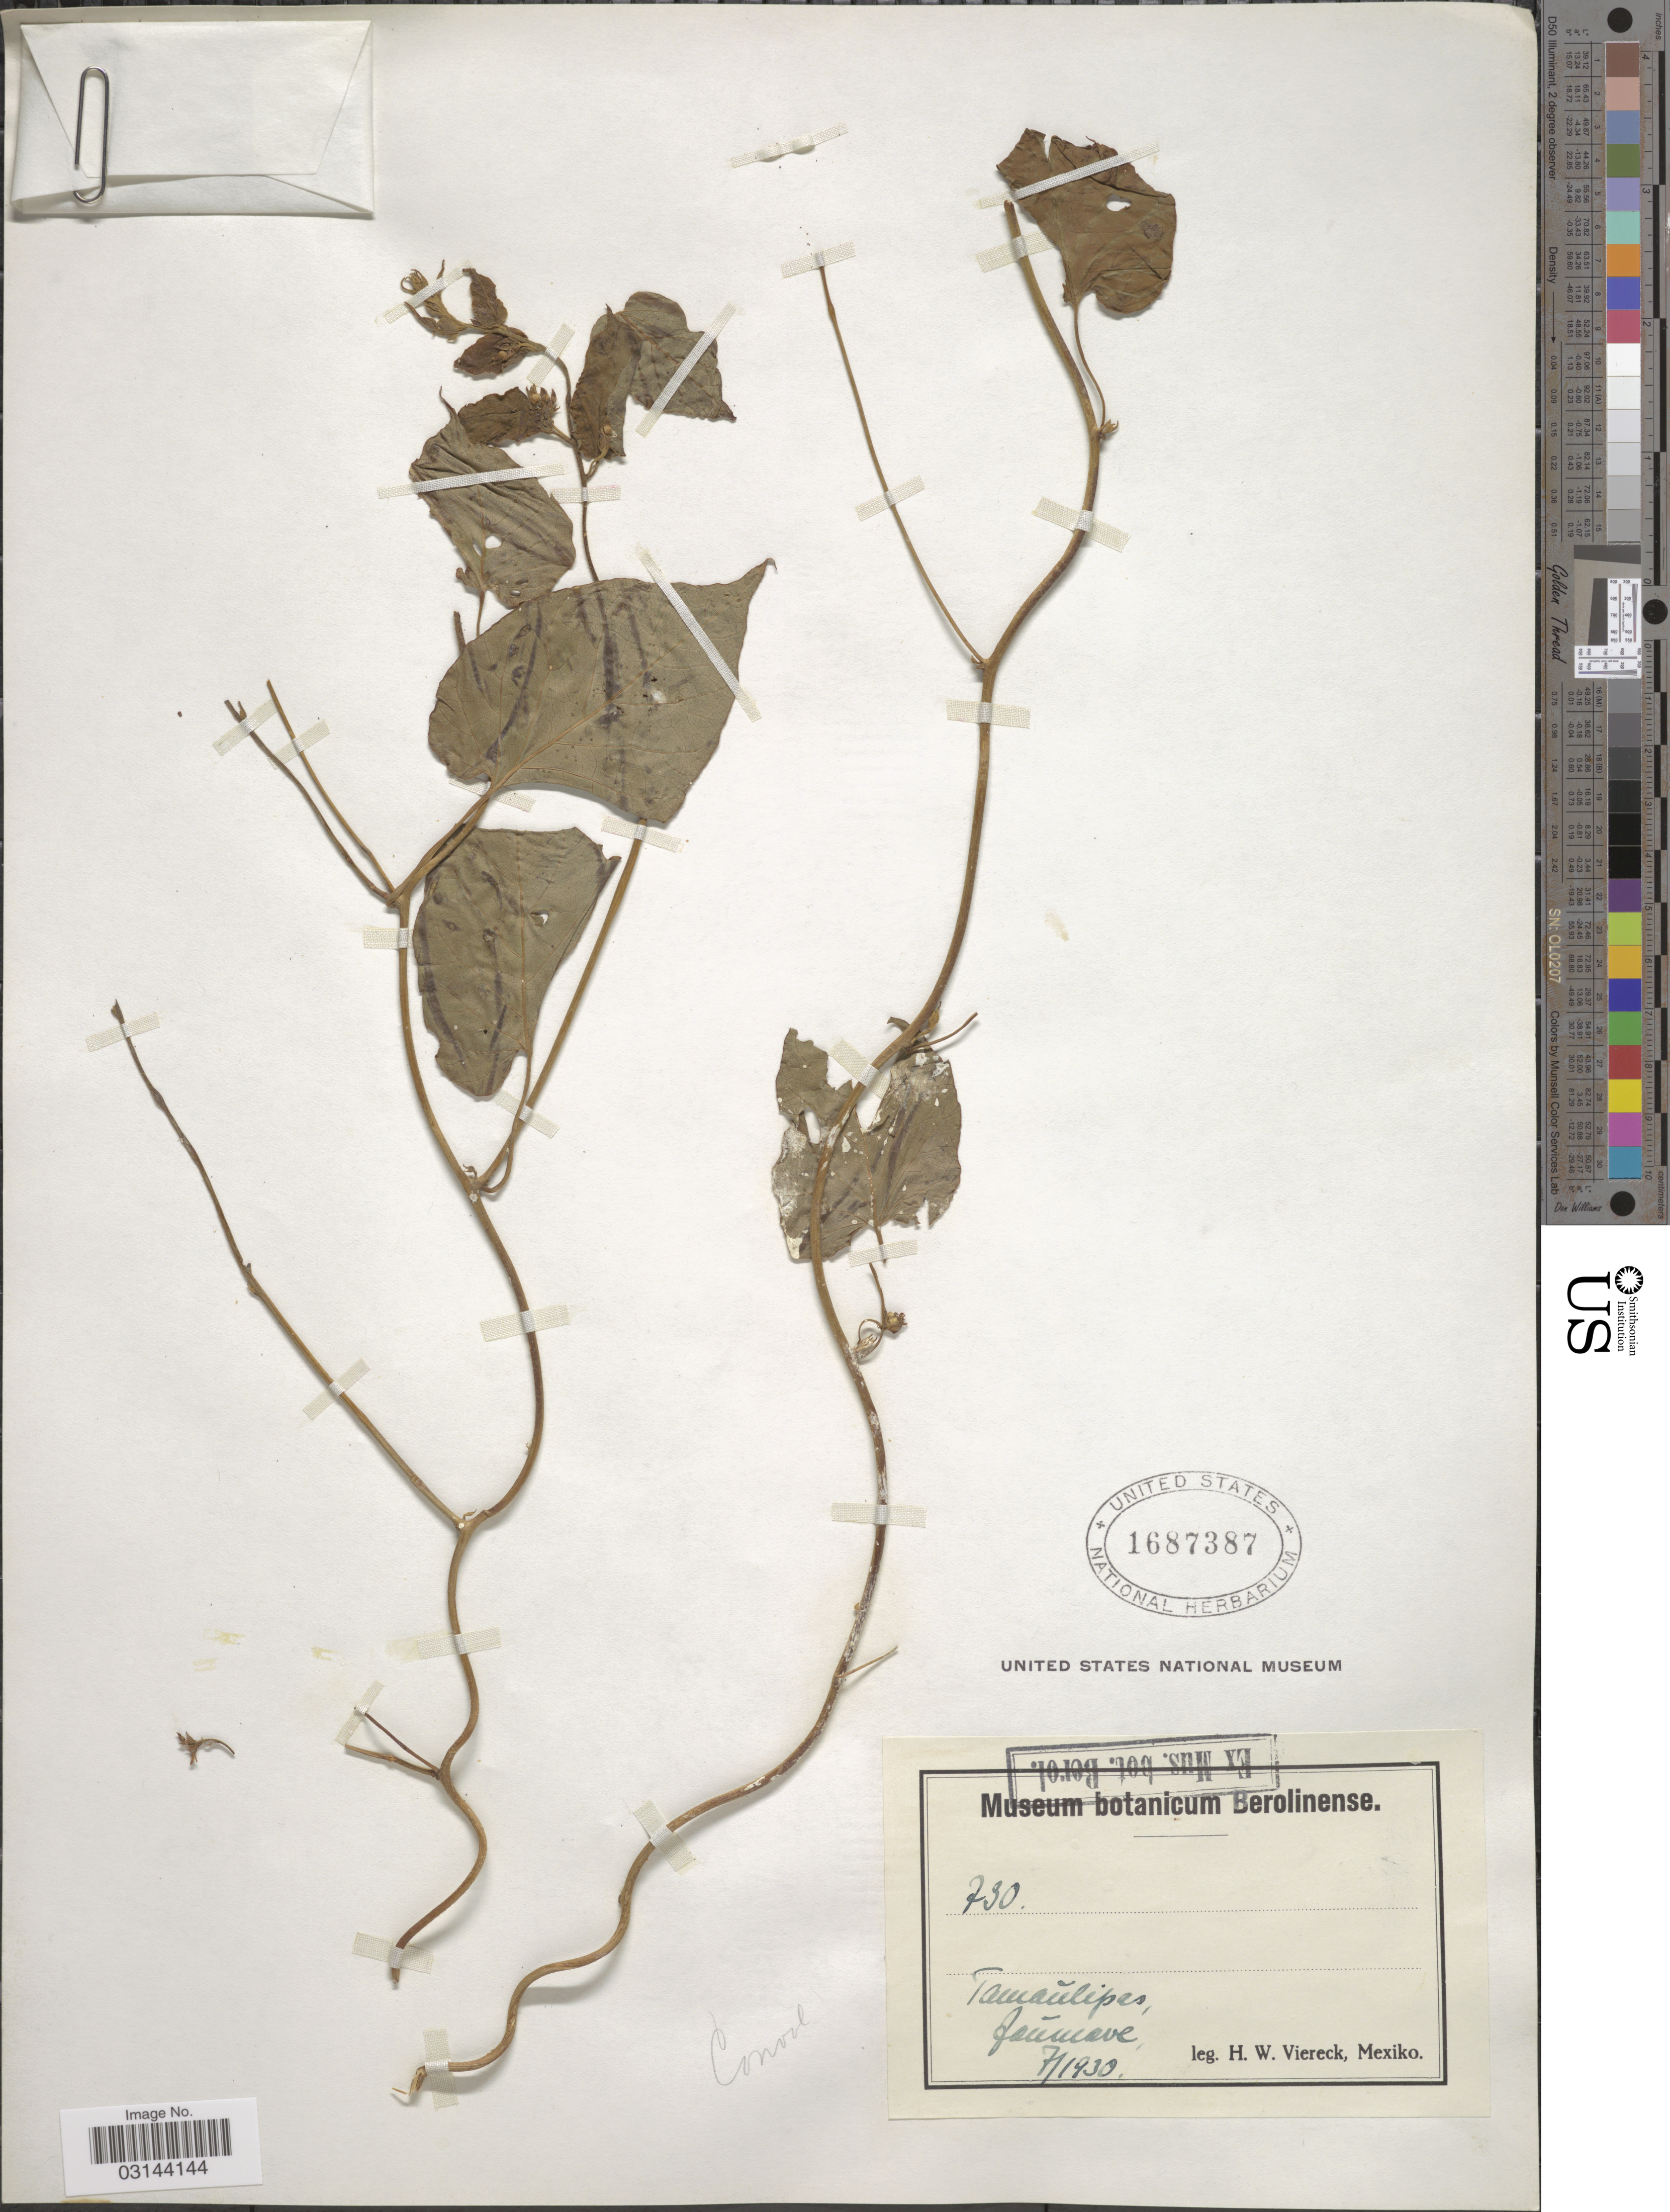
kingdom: Plantae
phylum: Tracheophyta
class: Magnoliopsida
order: Solanales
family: Convolvulaceae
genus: Jacquemontia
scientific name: Jacquemontia sp.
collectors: H. W. Viereck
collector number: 730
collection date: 1930-07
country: Mexico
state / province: Tamaulipas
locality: Jaumave.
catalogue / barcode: US 1687387